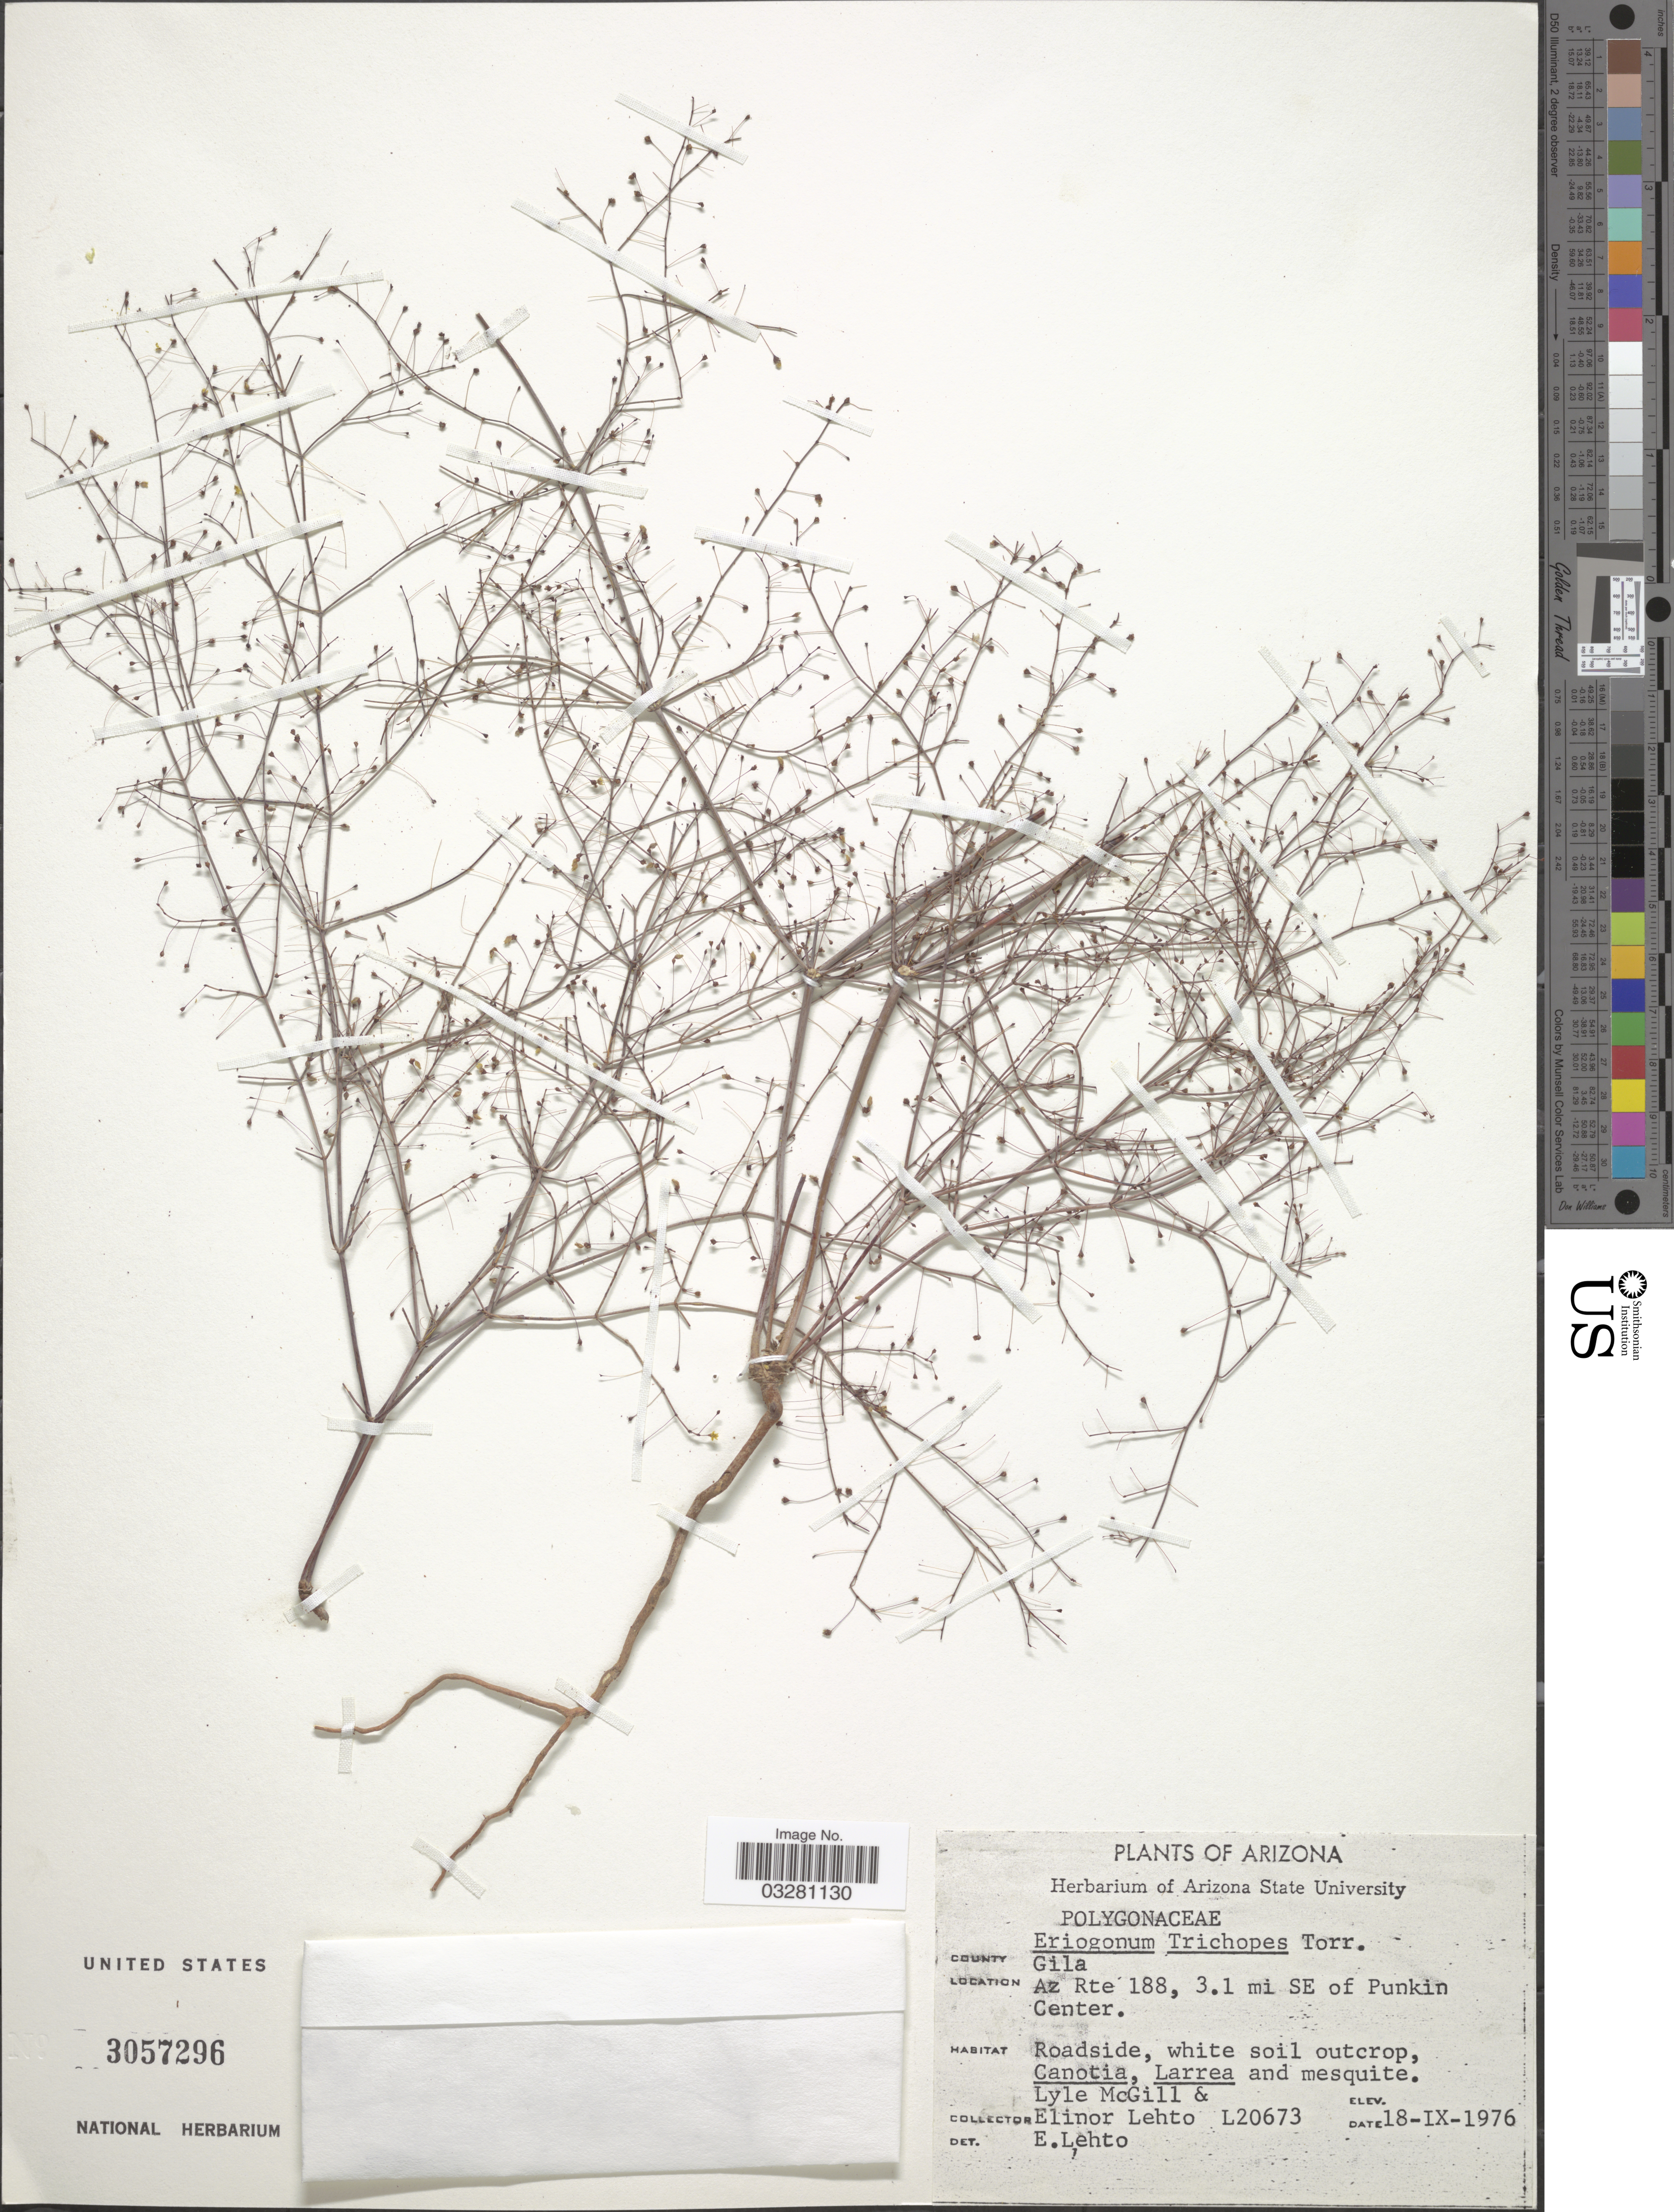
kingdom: Plantae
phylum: Tracheophyta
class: Magnoliopsida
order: Caryophyllales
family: Polygonaceae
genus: Eriogonum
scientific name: Eriogonum trichopes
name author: Torr.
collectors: L. McGill & E. Lehto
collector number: L20673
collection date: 1976-09-18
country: United States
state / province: Arizona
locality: County Gila. Az Rte 188, 3.1 mi SE of Punkin Center.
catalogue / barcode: US 3057296